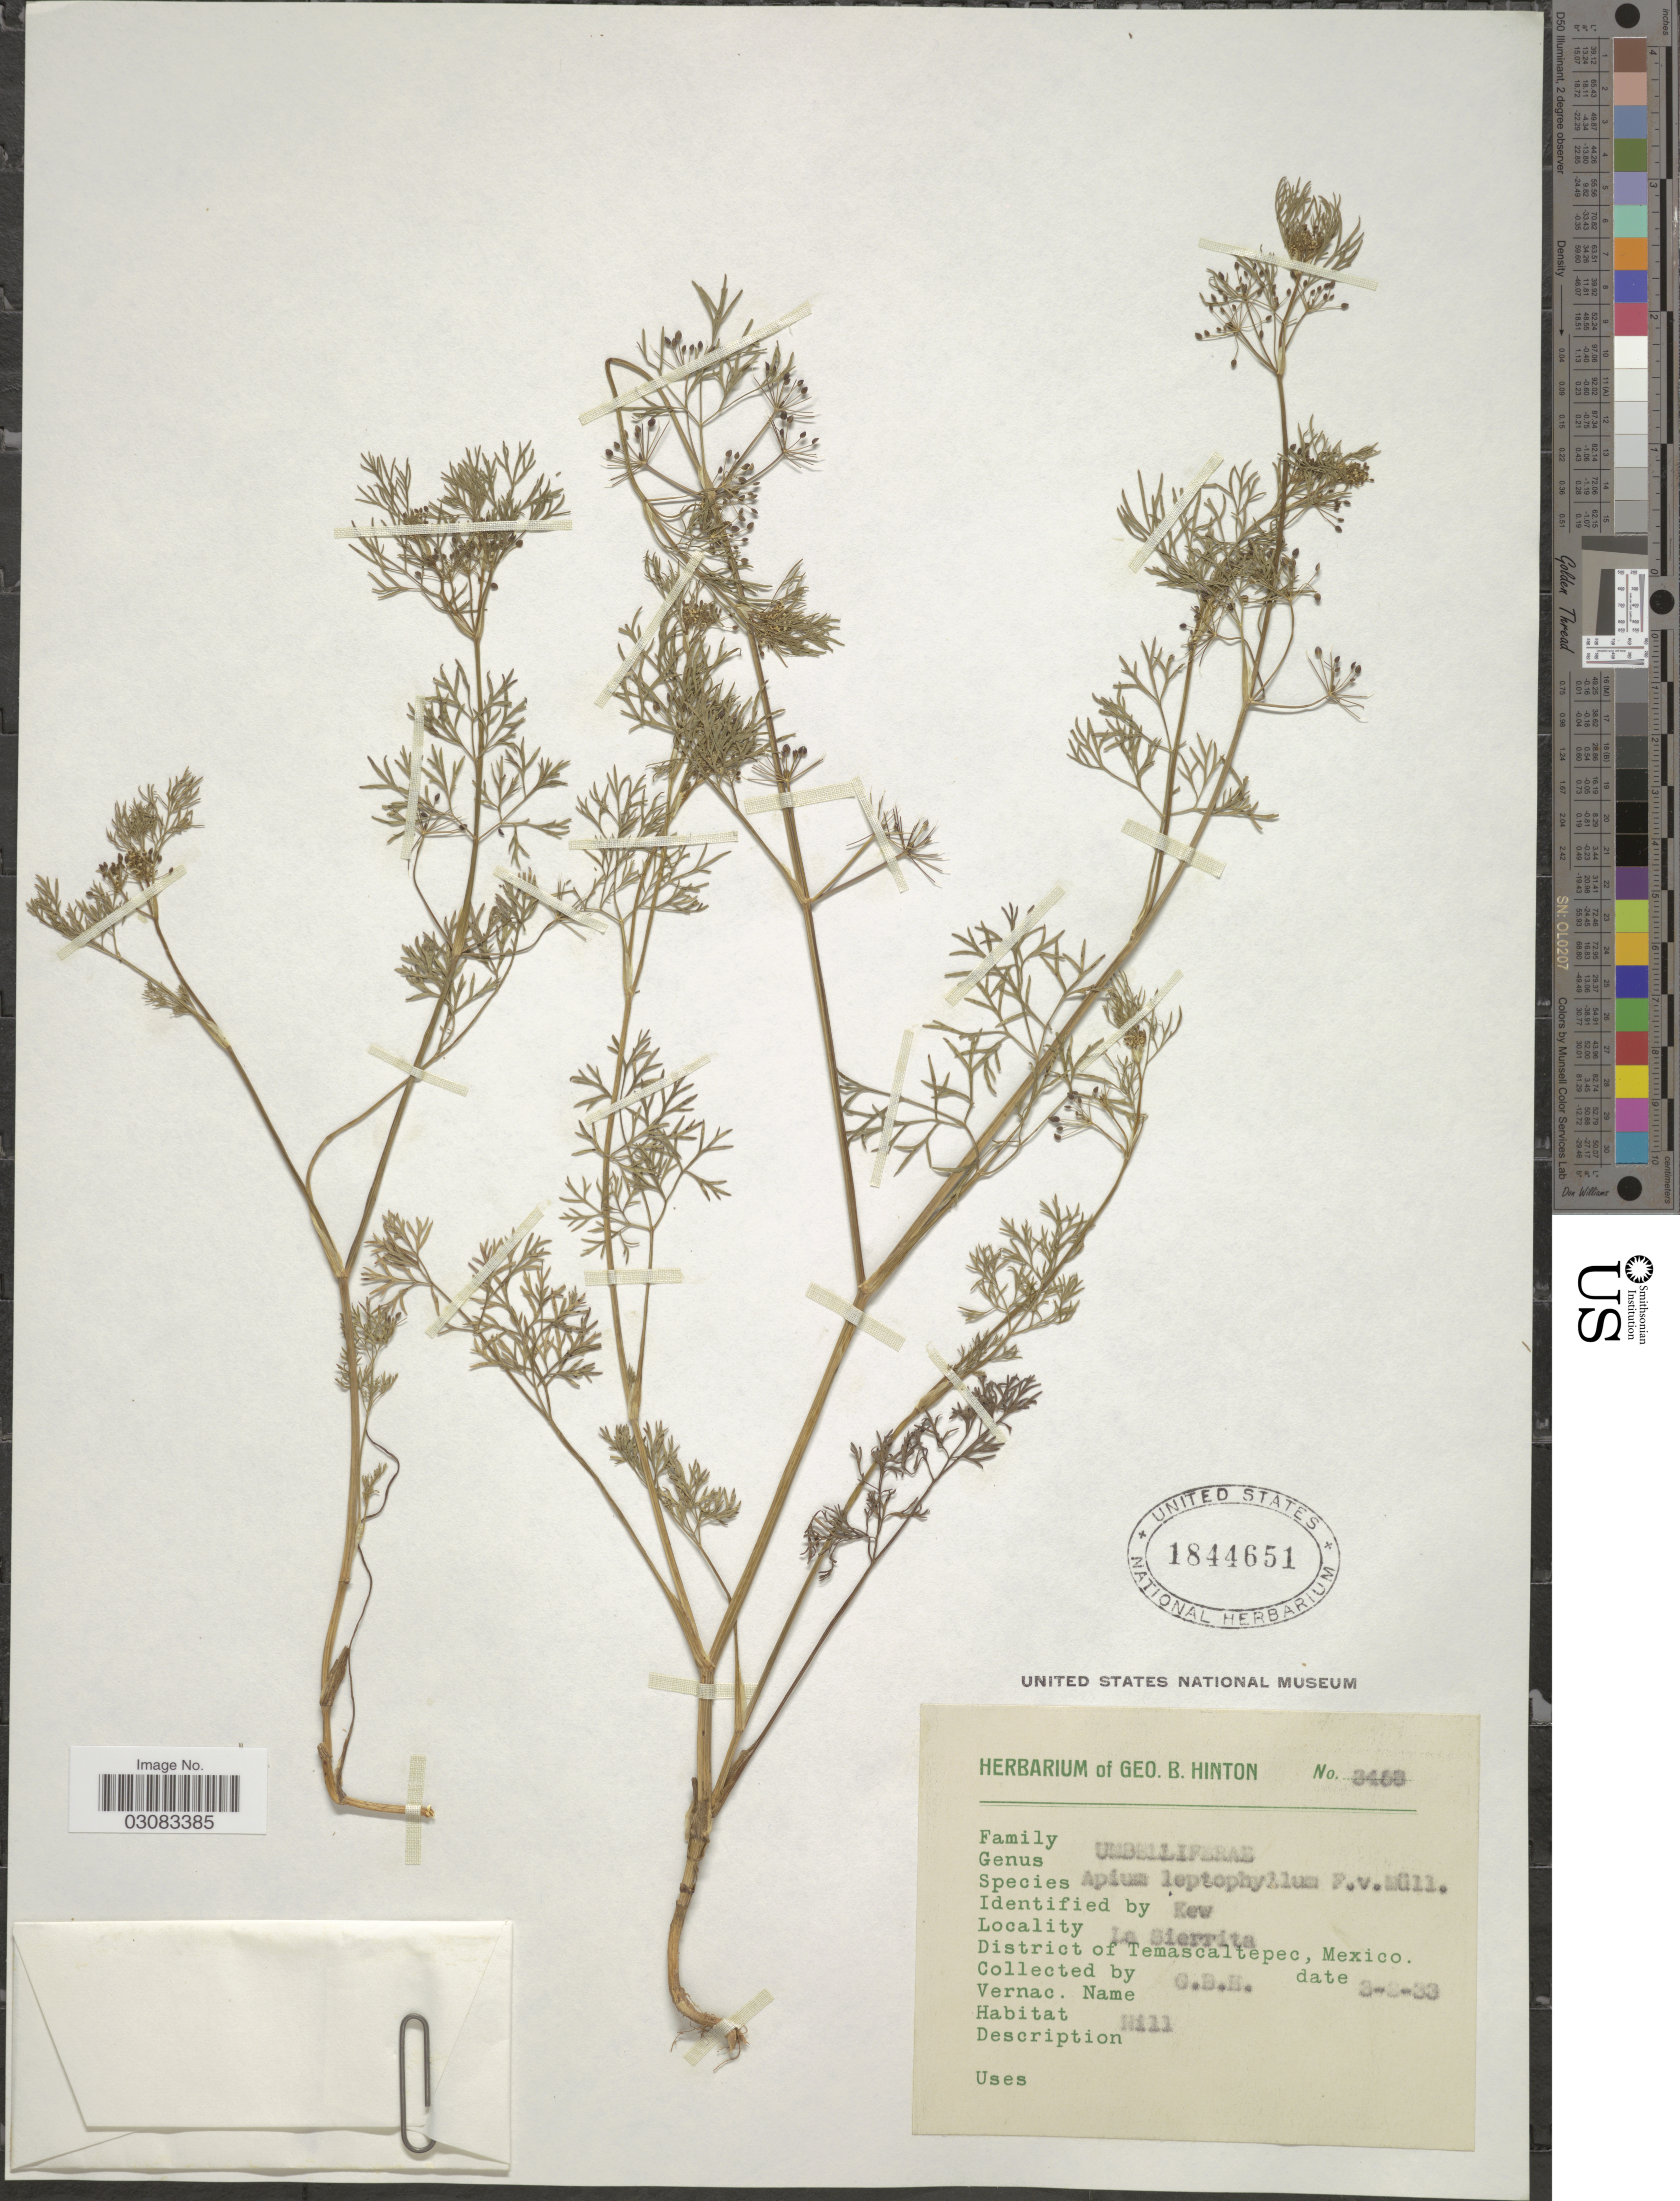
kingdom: Plantae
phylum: Tracheophyta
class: Magnoliopsida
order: Apiales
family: Apiaceae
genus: Cyclospermum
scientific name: Cyclospermum leptophyllum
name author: (Pers.) Sprague ex Britton & P. Wilson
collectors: G. B. Hinton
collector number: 3462*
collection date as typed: Transcribed d/m/y: 3/2/33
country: Mexico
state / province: México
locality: La Sierrita. District of Temascaltepec.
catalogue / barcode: US 1844651